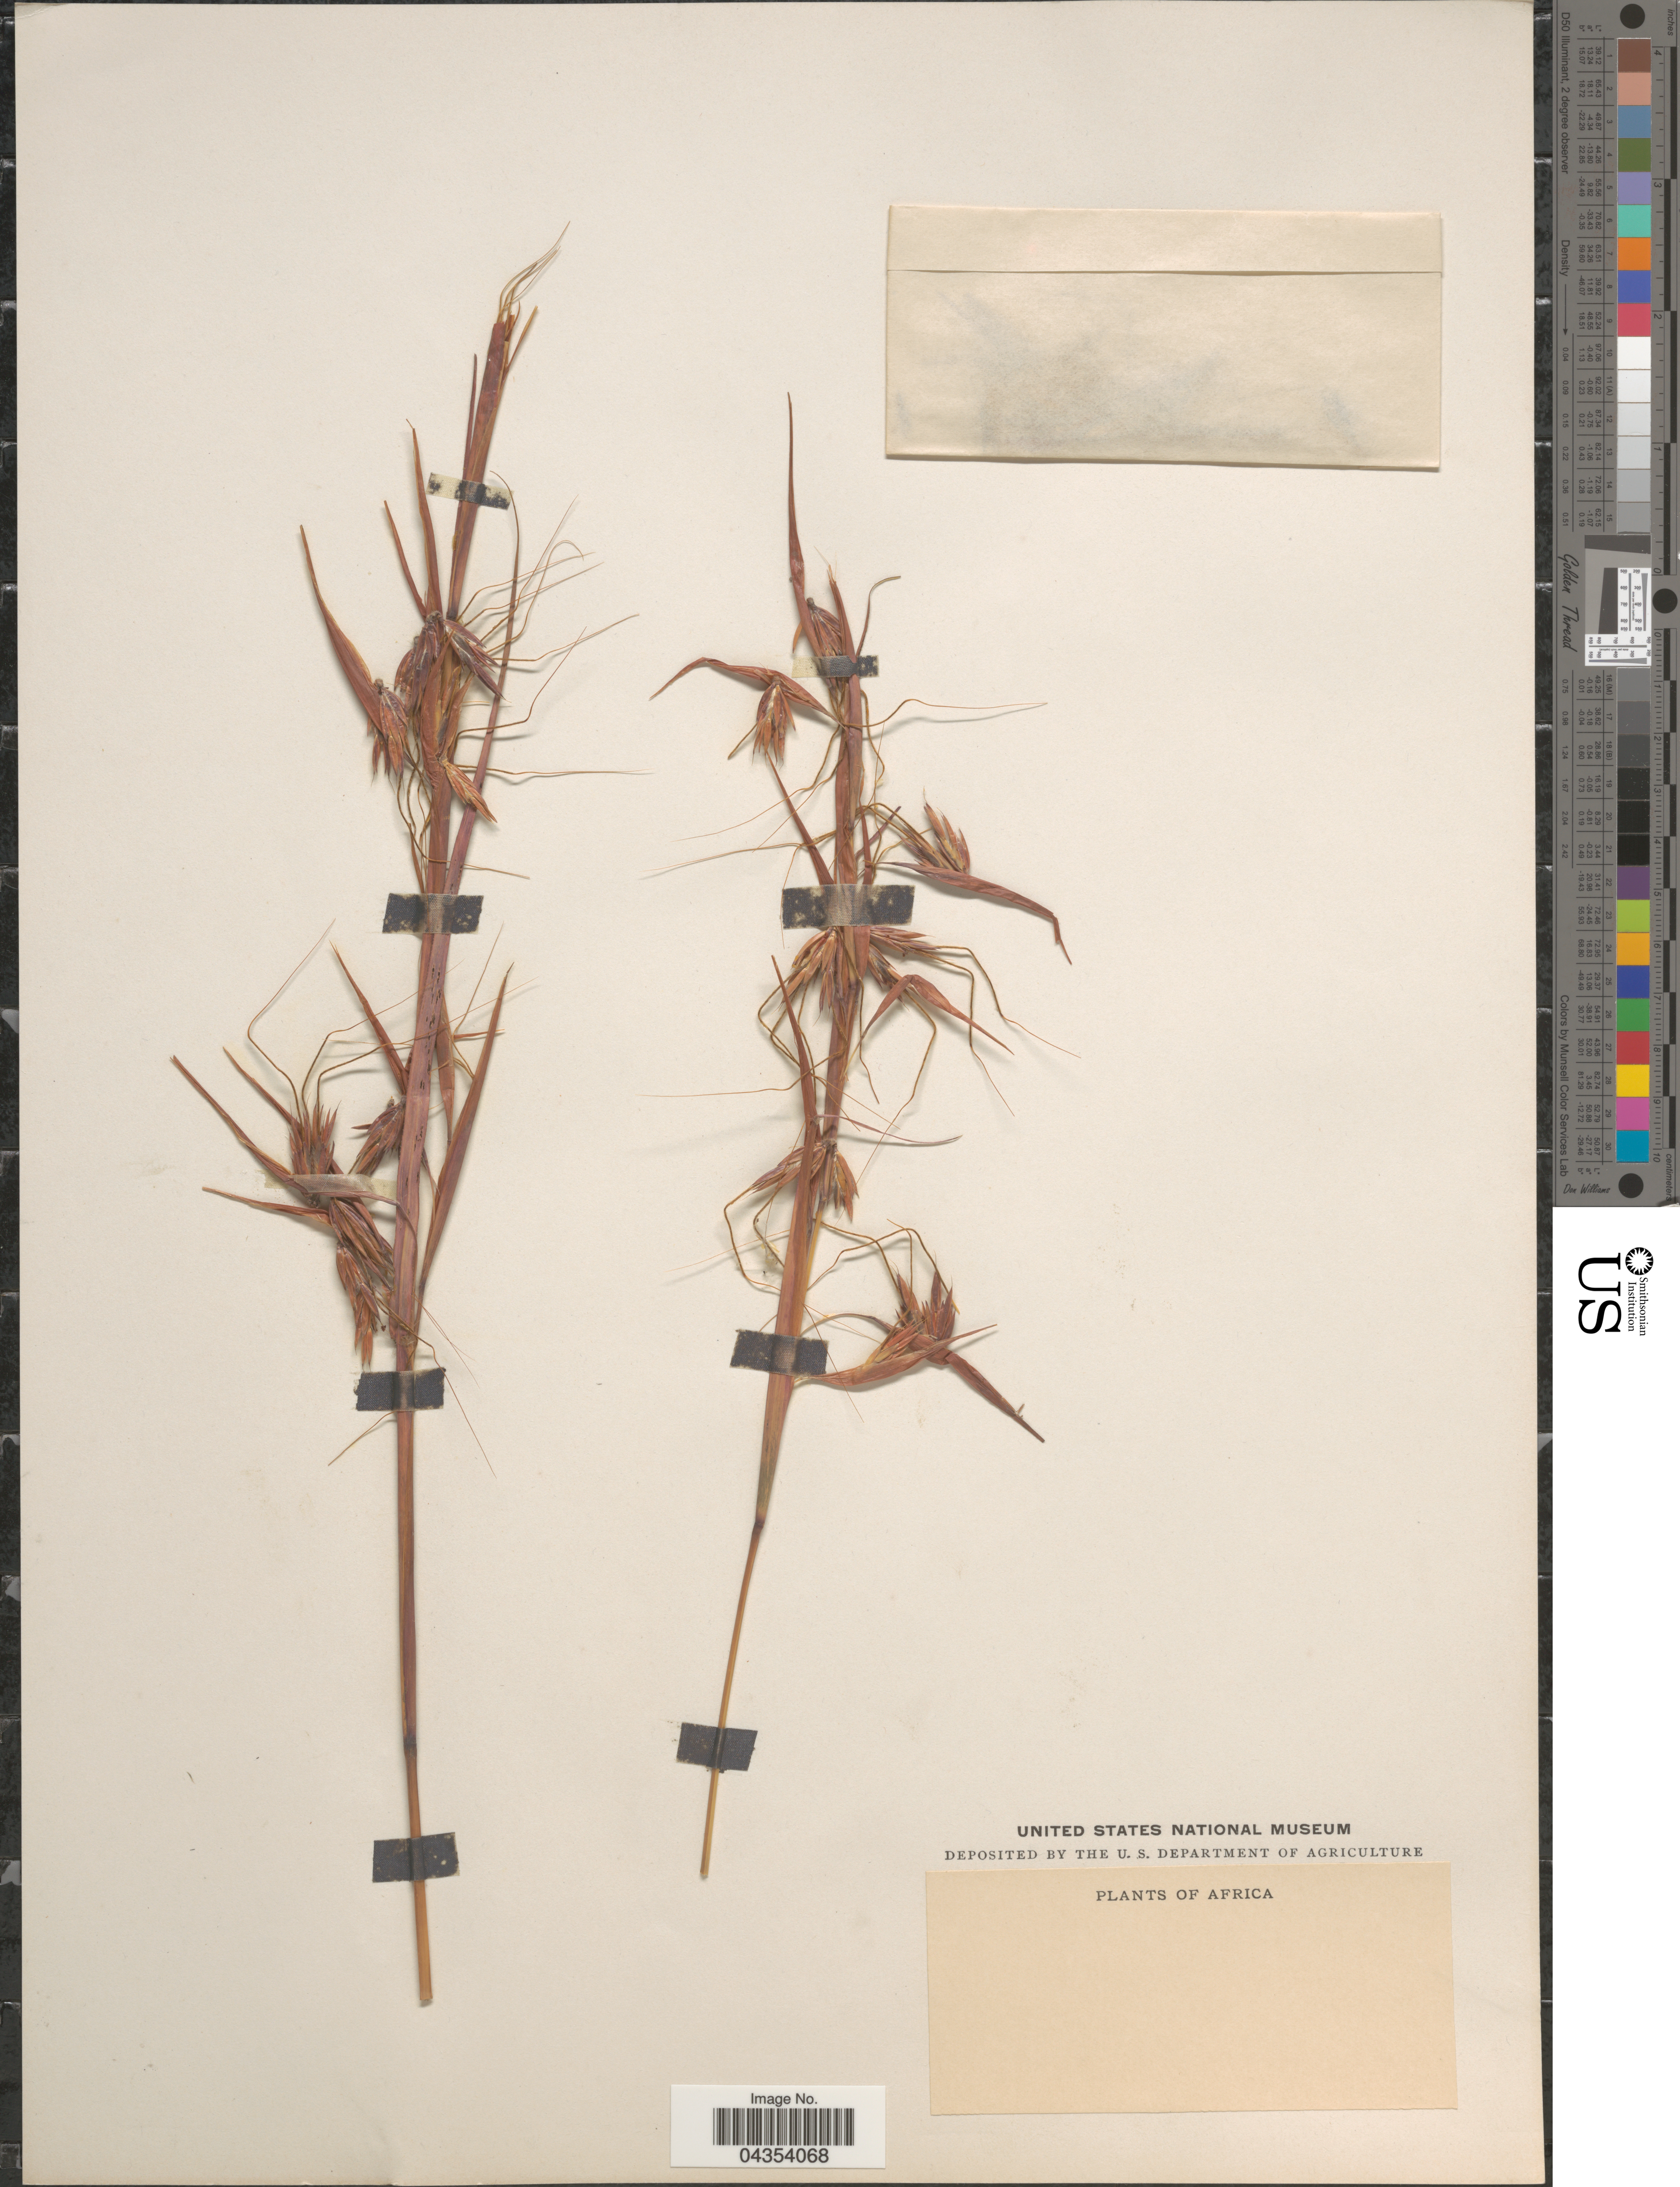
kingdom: Plantae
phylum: Tracheophyta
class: Liliopsida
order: Poales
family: Poaceae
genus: Hyparrhenia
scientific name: Hyparrhenia sp.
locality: Africa.